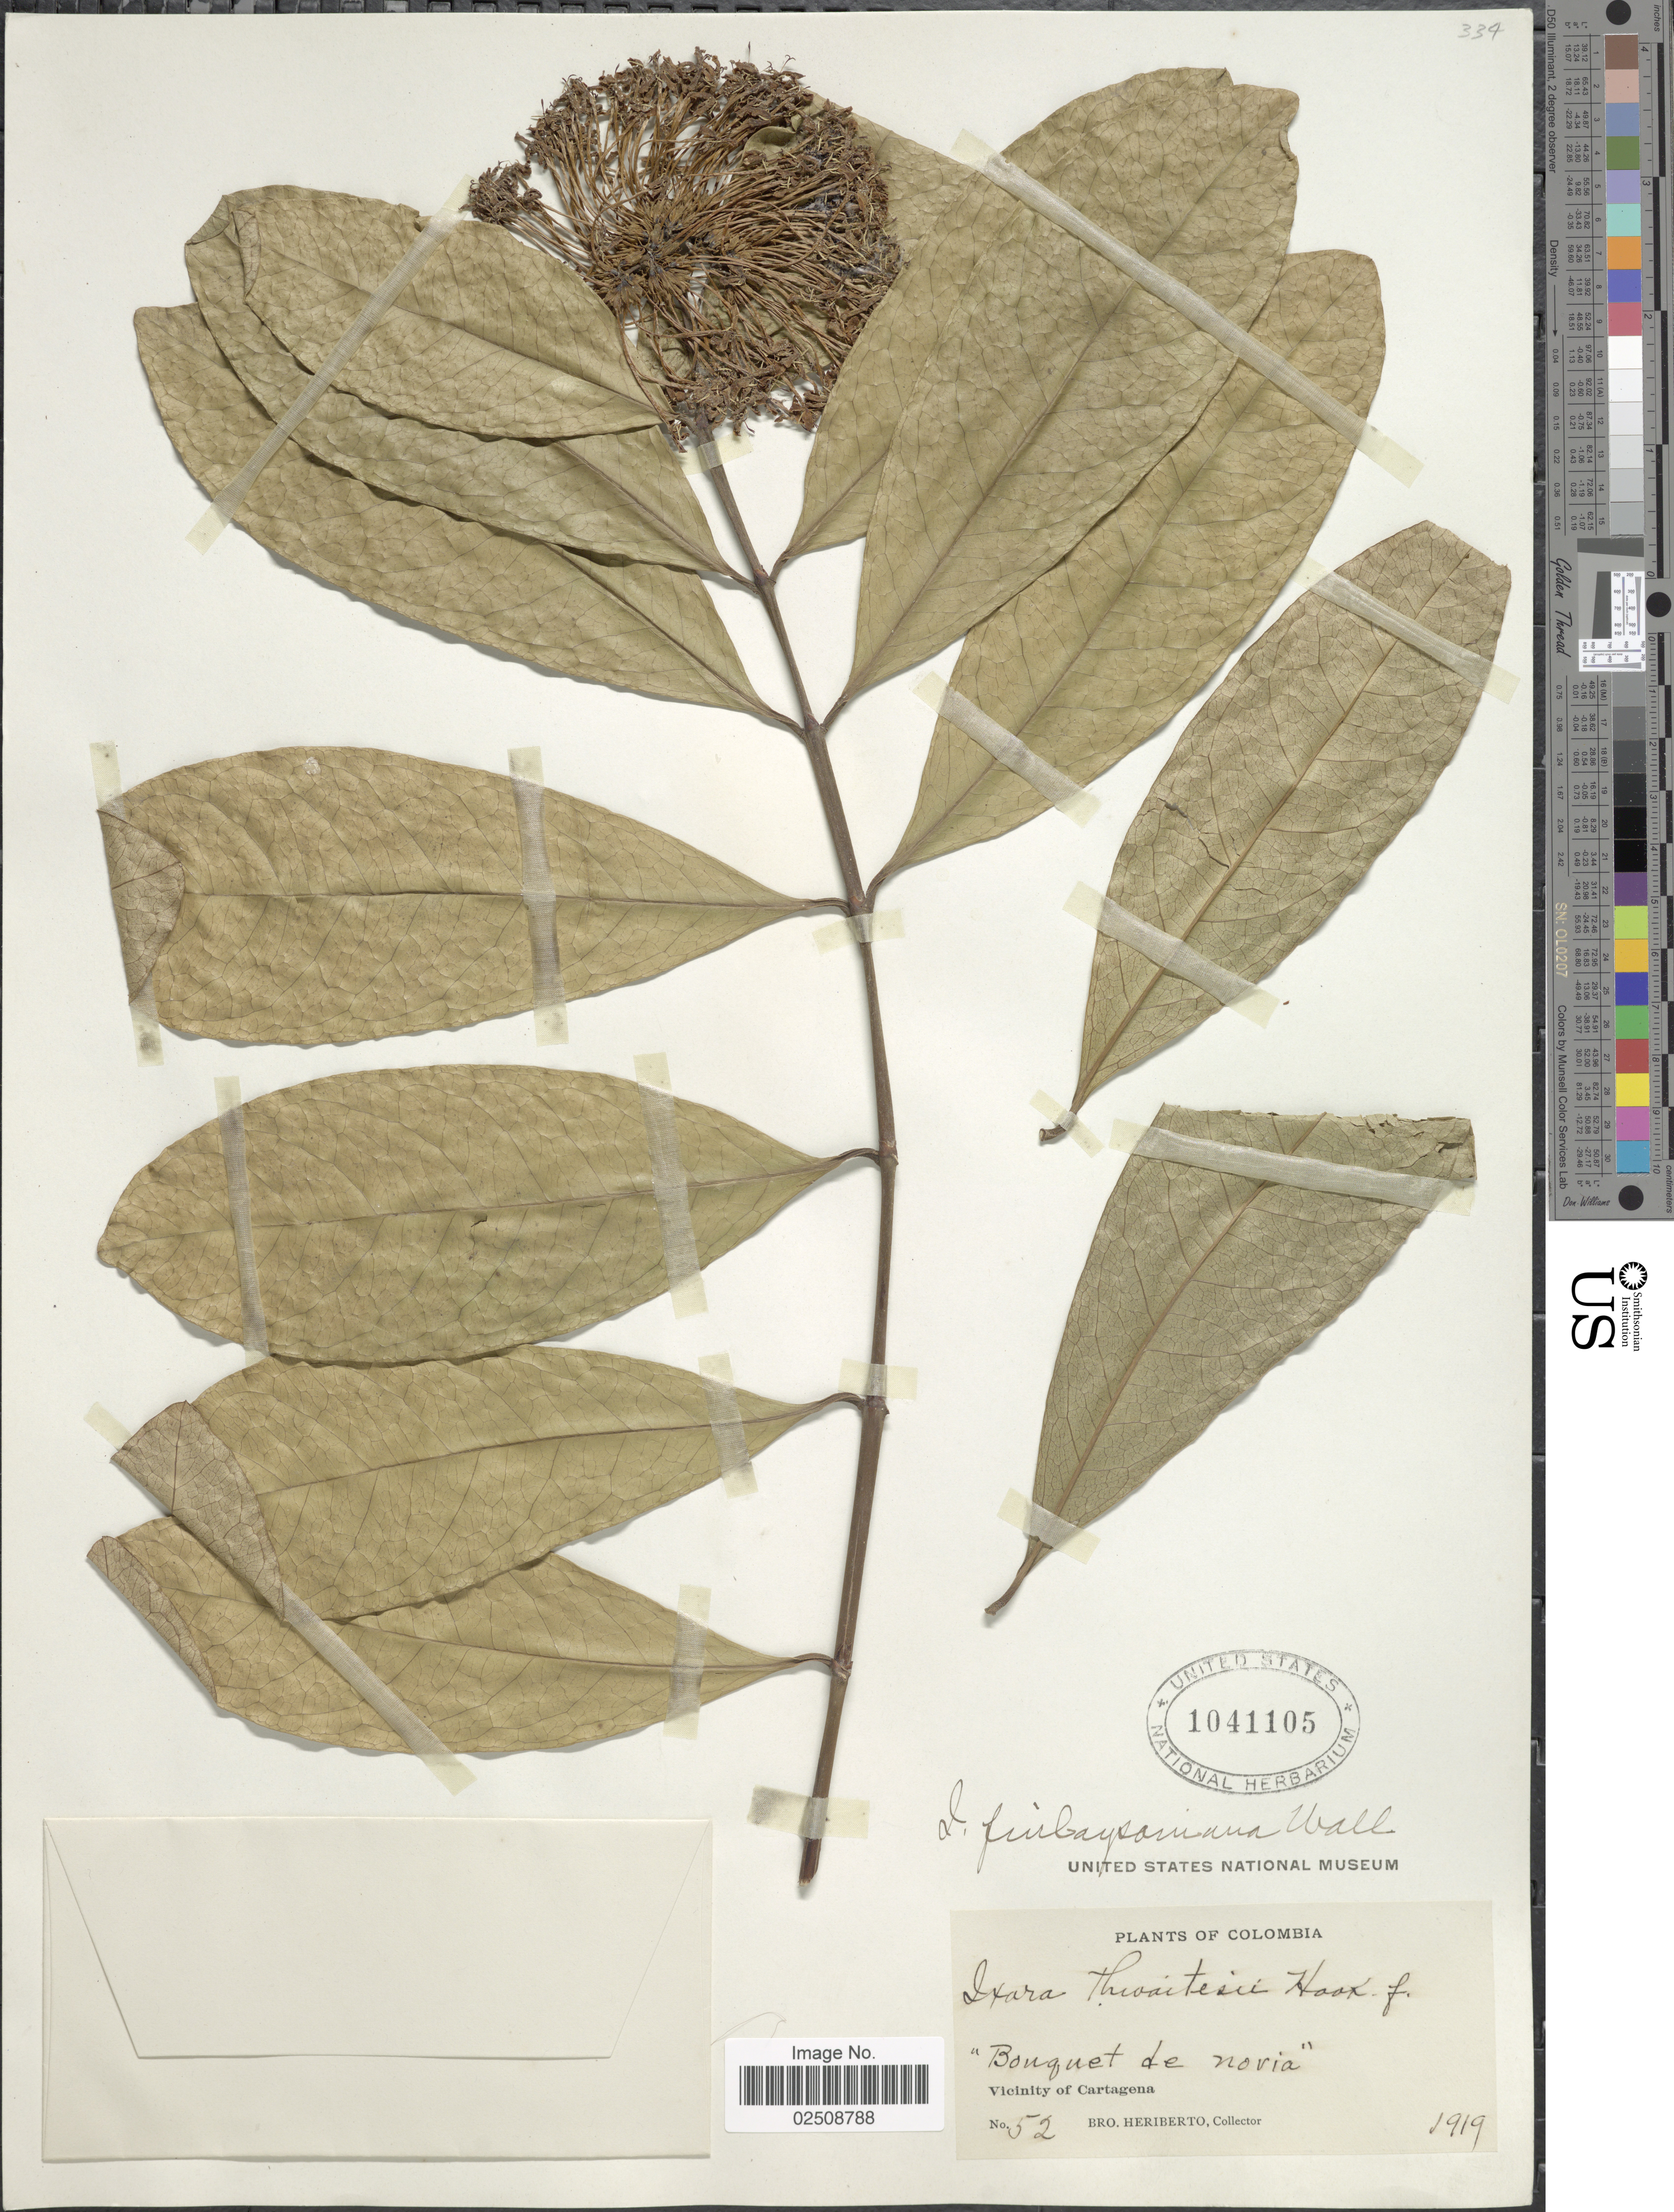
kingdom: Plantae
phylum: Tracheophyta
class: Magnoliopsida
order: Gentianales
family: Rubiaceae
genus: Ixora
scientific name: Ixora finlaysoniana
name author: Wall. ex G. Don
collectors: B. Heriberto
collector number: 52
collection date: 1919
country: Colombia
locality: Vicinity of Cartagena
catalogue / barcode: US 1041105